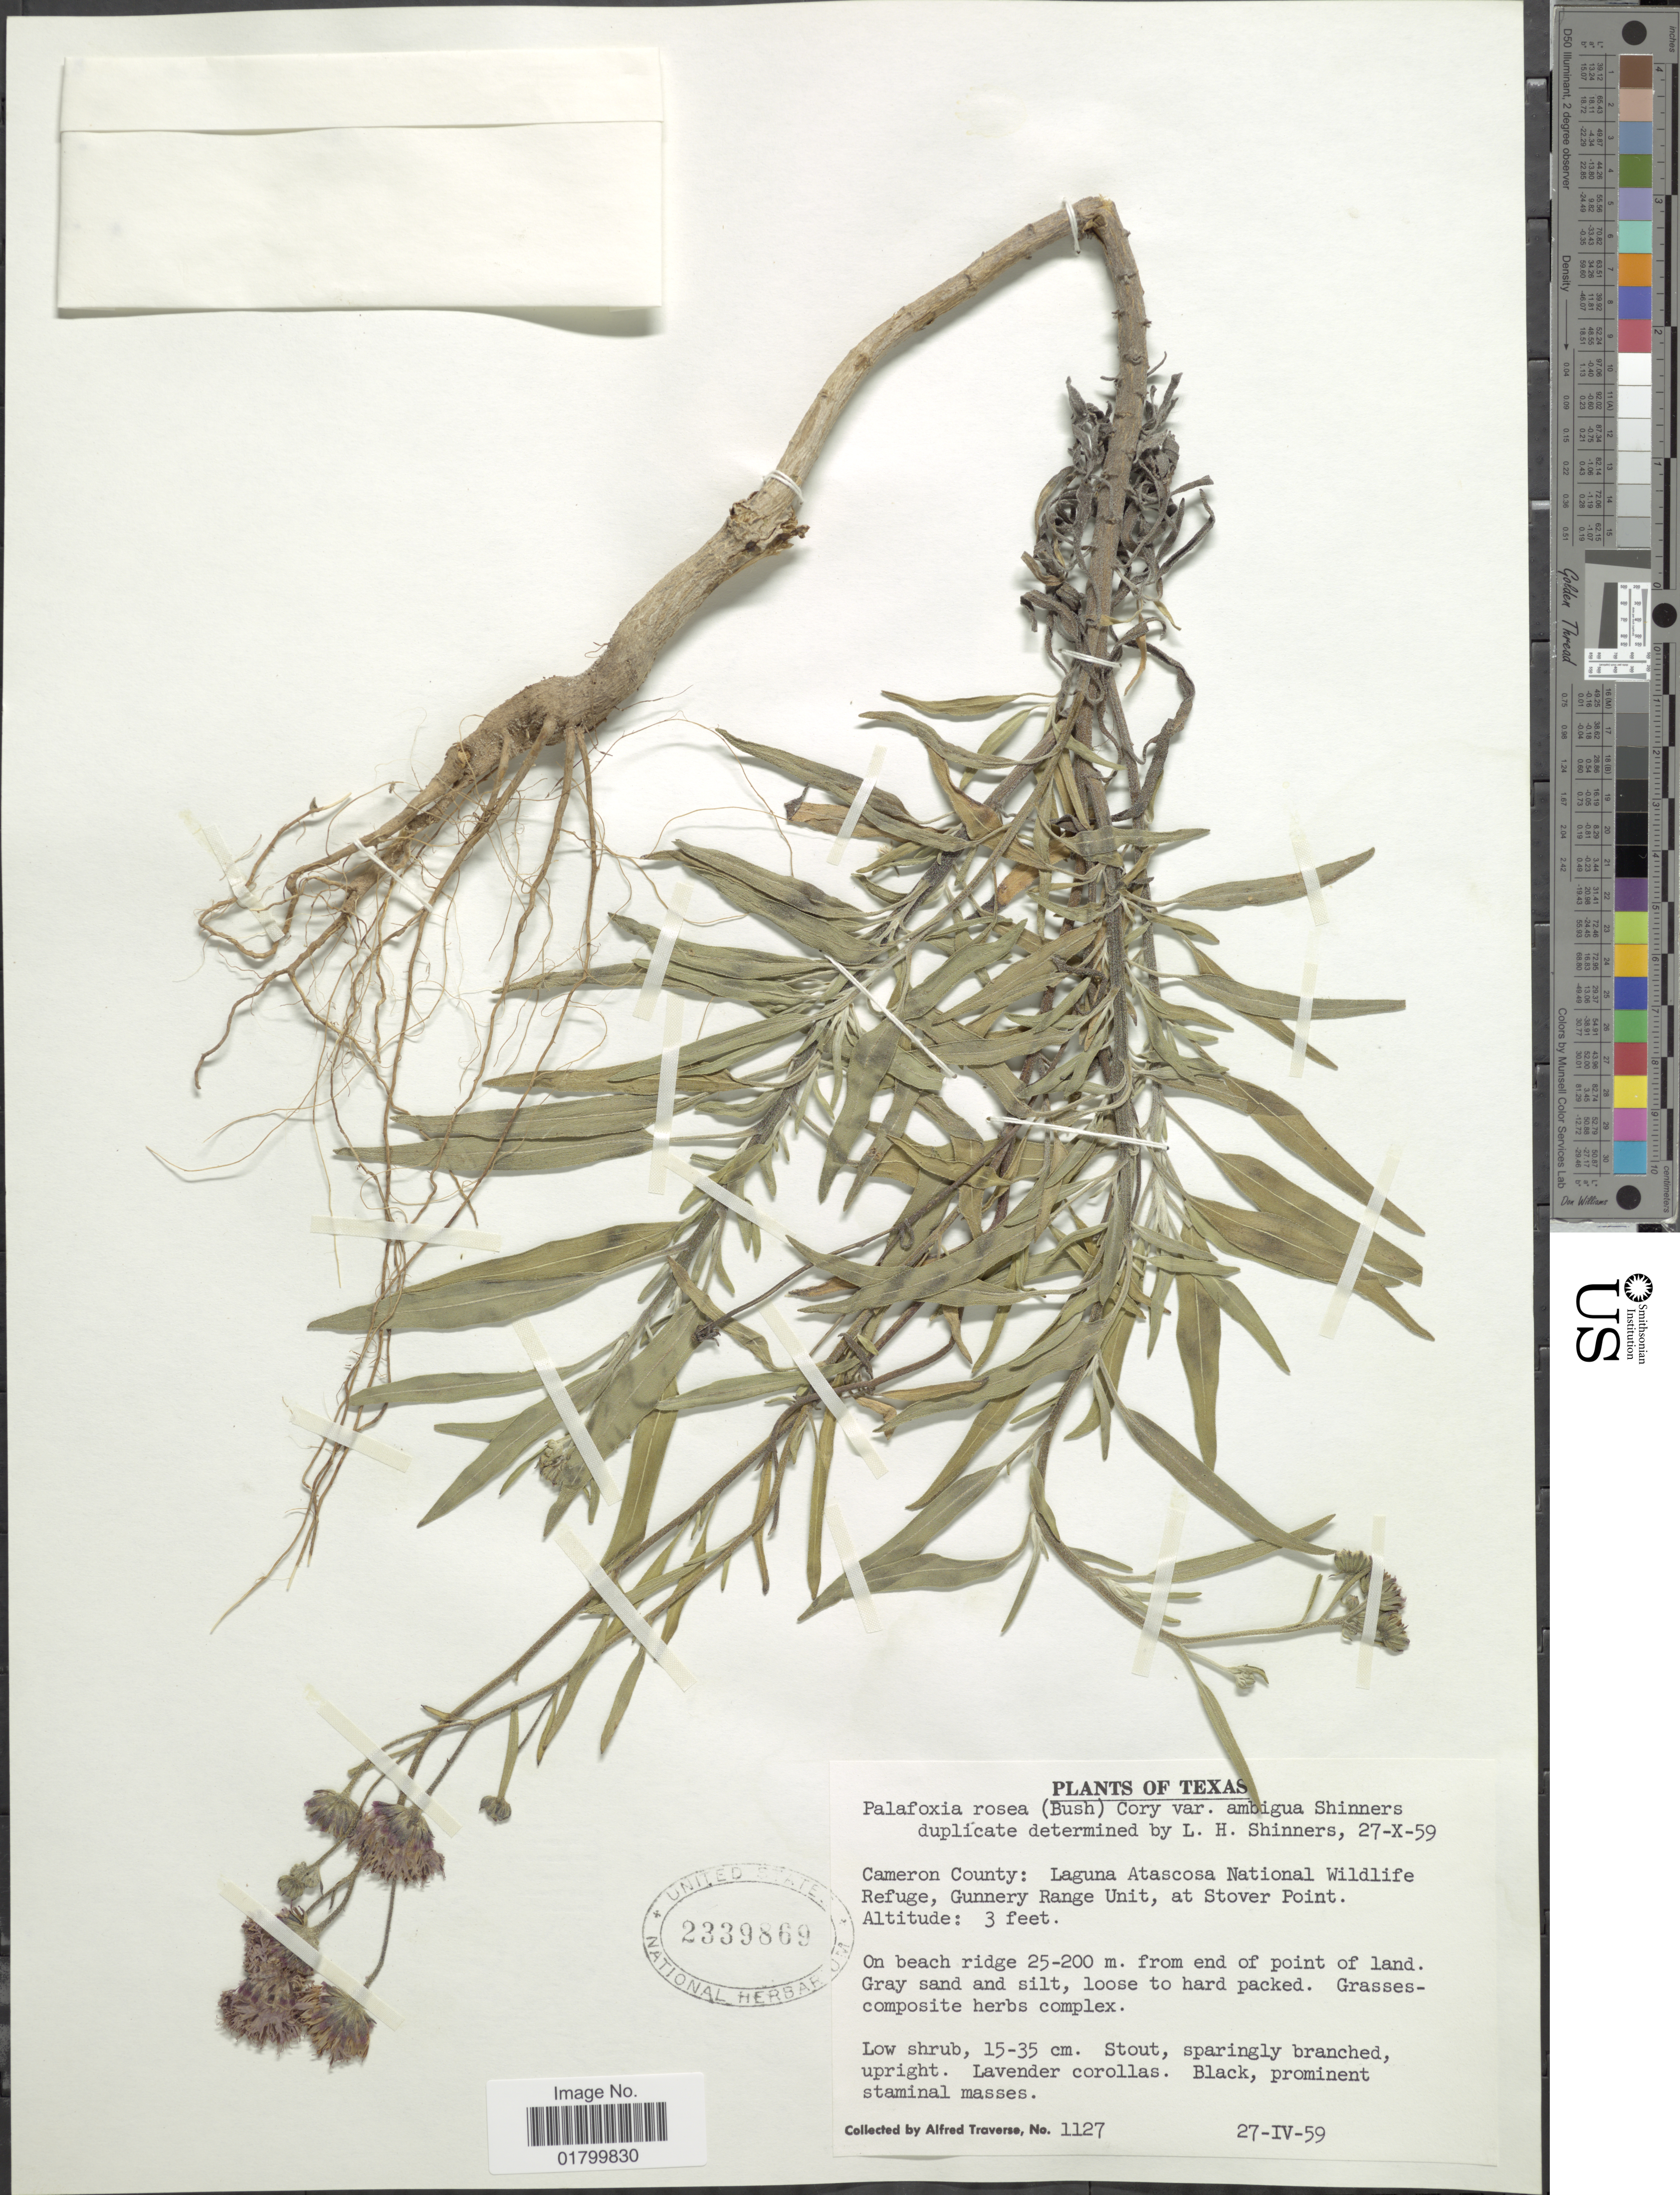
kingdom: Plantae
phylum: Tracheophyta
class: Magnoliopsida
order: Asterales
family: Asteraceae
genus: Palafoxia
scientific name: Palafoxia texana var. ambigua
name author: (Shinners) B.L. Turner & M.I. Morris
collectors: A. Traverse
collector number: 1127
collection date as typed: Transcribed d/m/y: 27/4/59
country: United States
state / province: Texas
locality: Cameron County: Laguna Atascosa National Wildlife Refuge, Gunnery Range Unit, at Stover Point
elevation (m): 1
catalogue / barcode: US 2339869